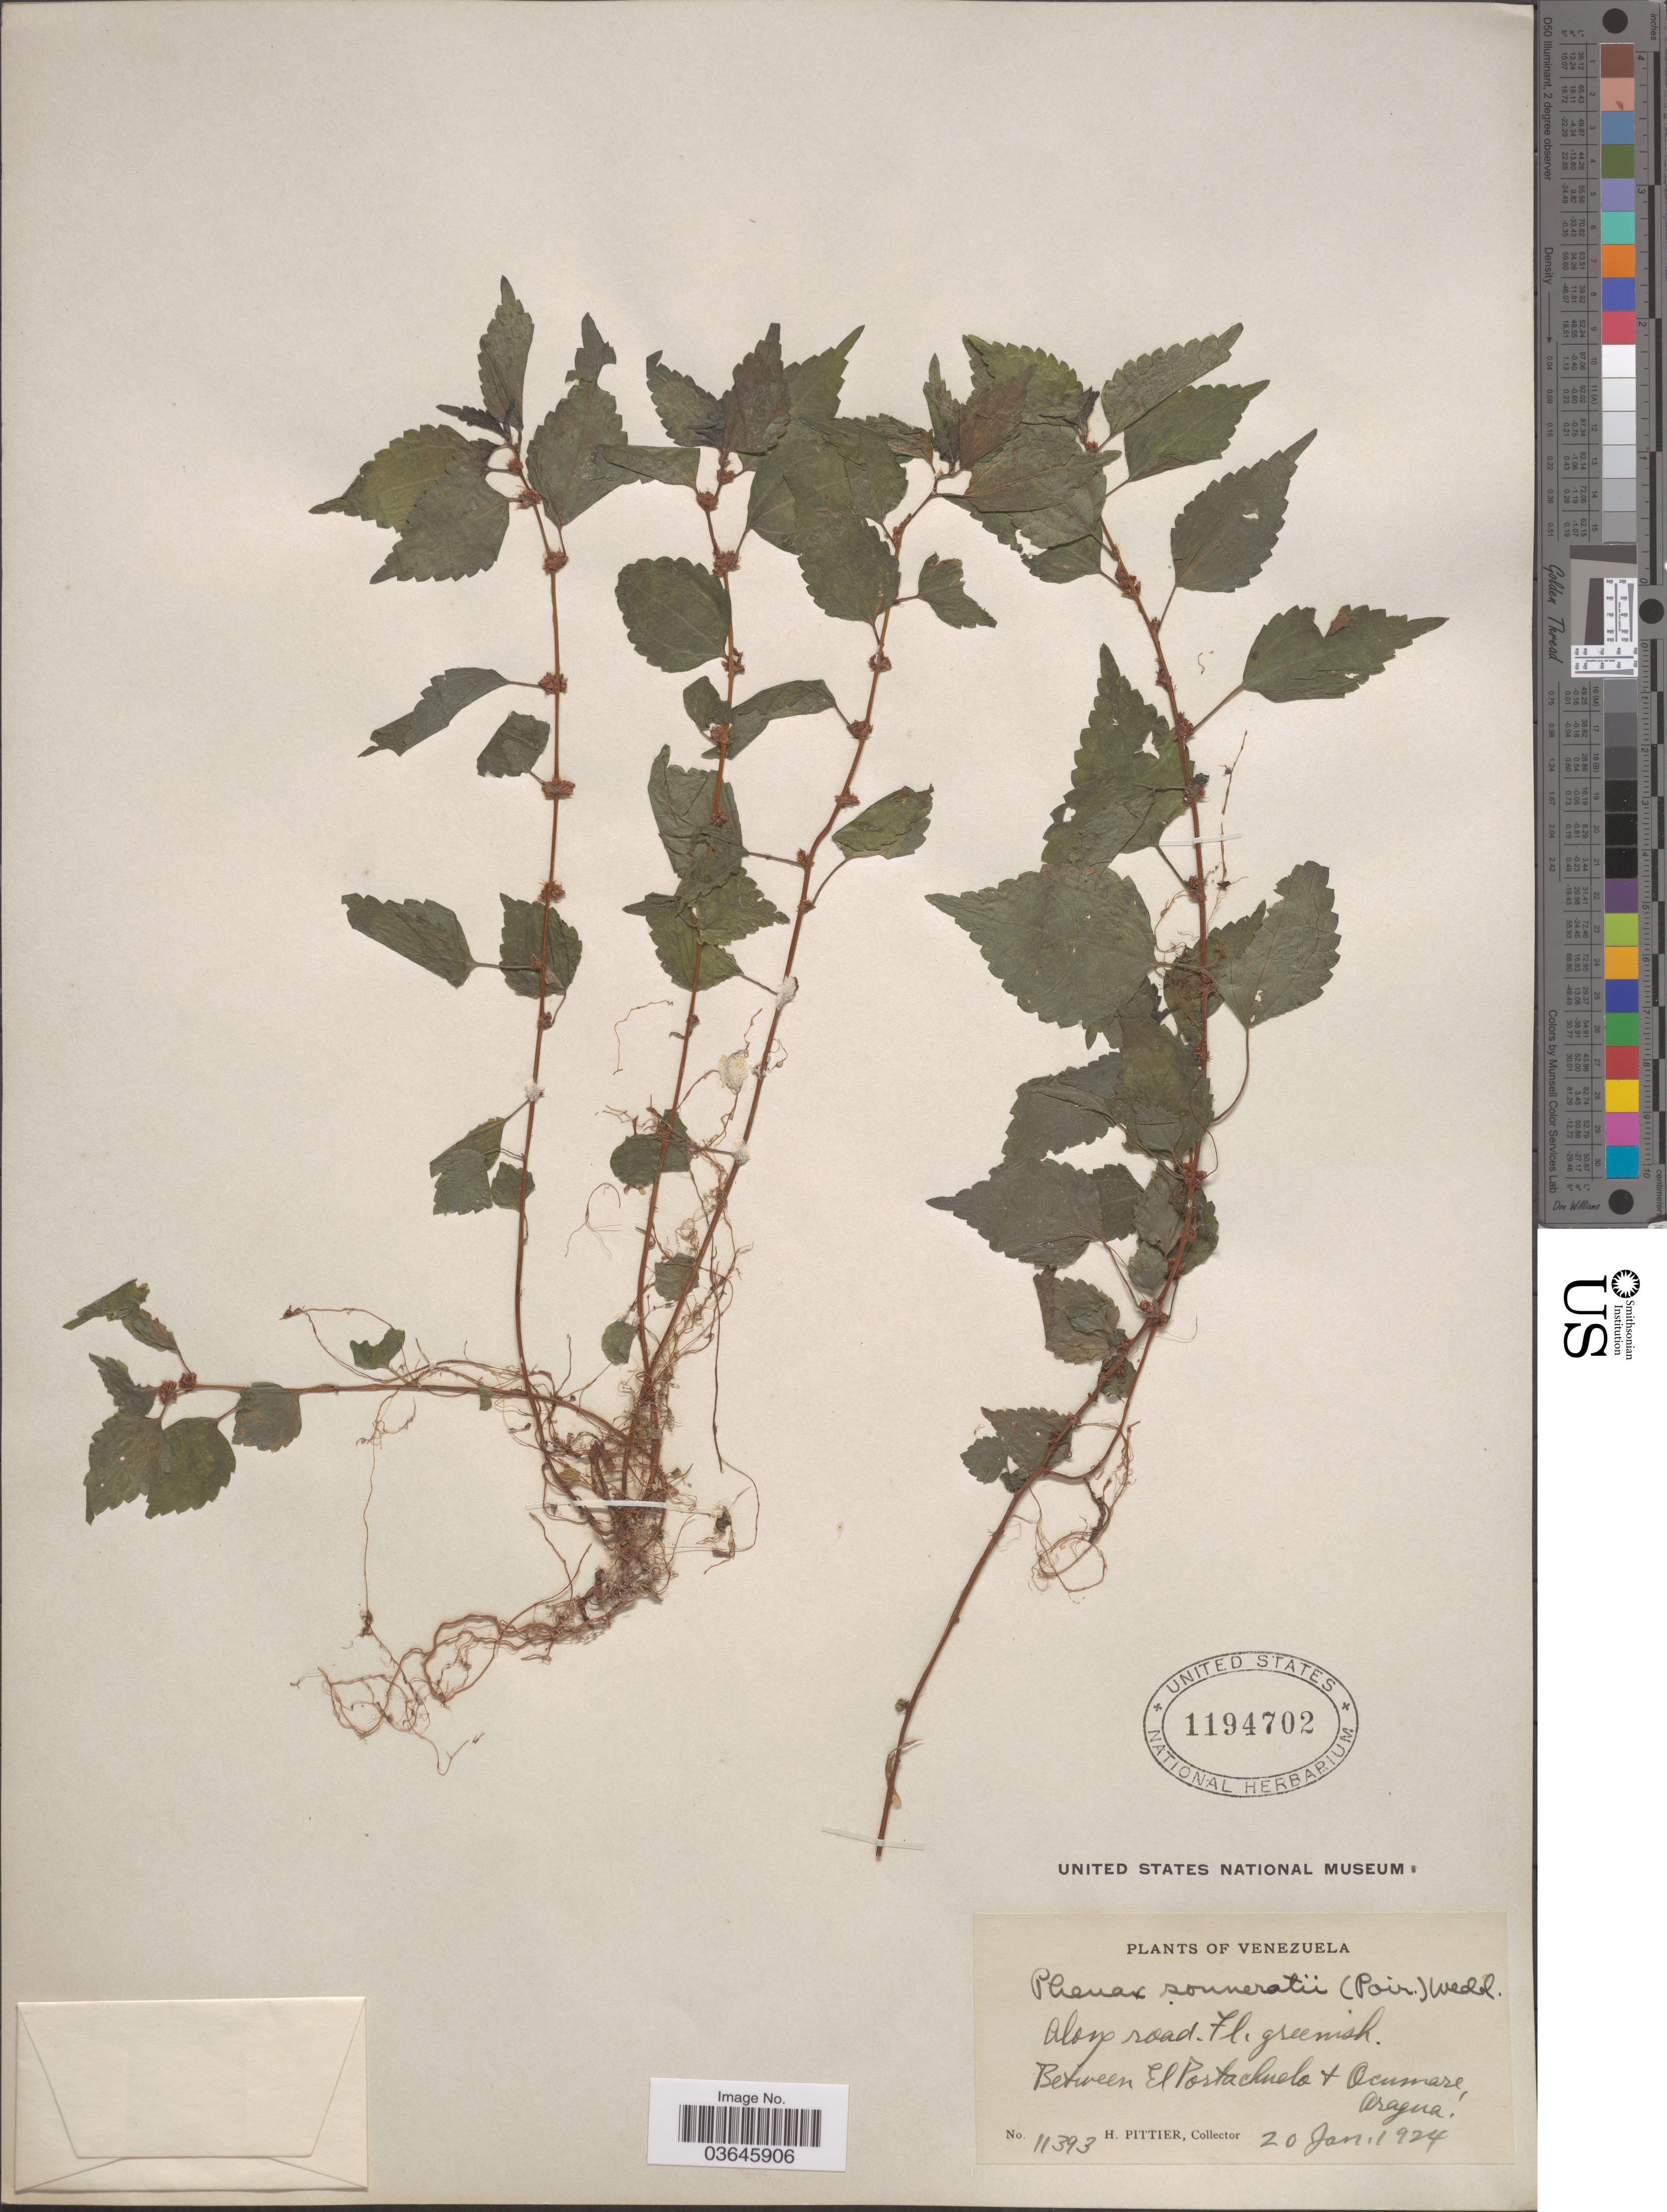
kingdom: Plantae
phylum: Tracheophyta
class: Magnoliopsida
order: Rosales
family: Urticaceae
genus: Phenax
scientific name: Phenax sonneratii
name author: (Poir.) Wedd.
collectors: H. F. Pittier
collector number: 11393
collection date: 1924-01-20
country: Venezuela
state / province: Aragua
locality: Along road. Between El Portachuelo & Ocumare.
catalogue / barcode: US 1194702